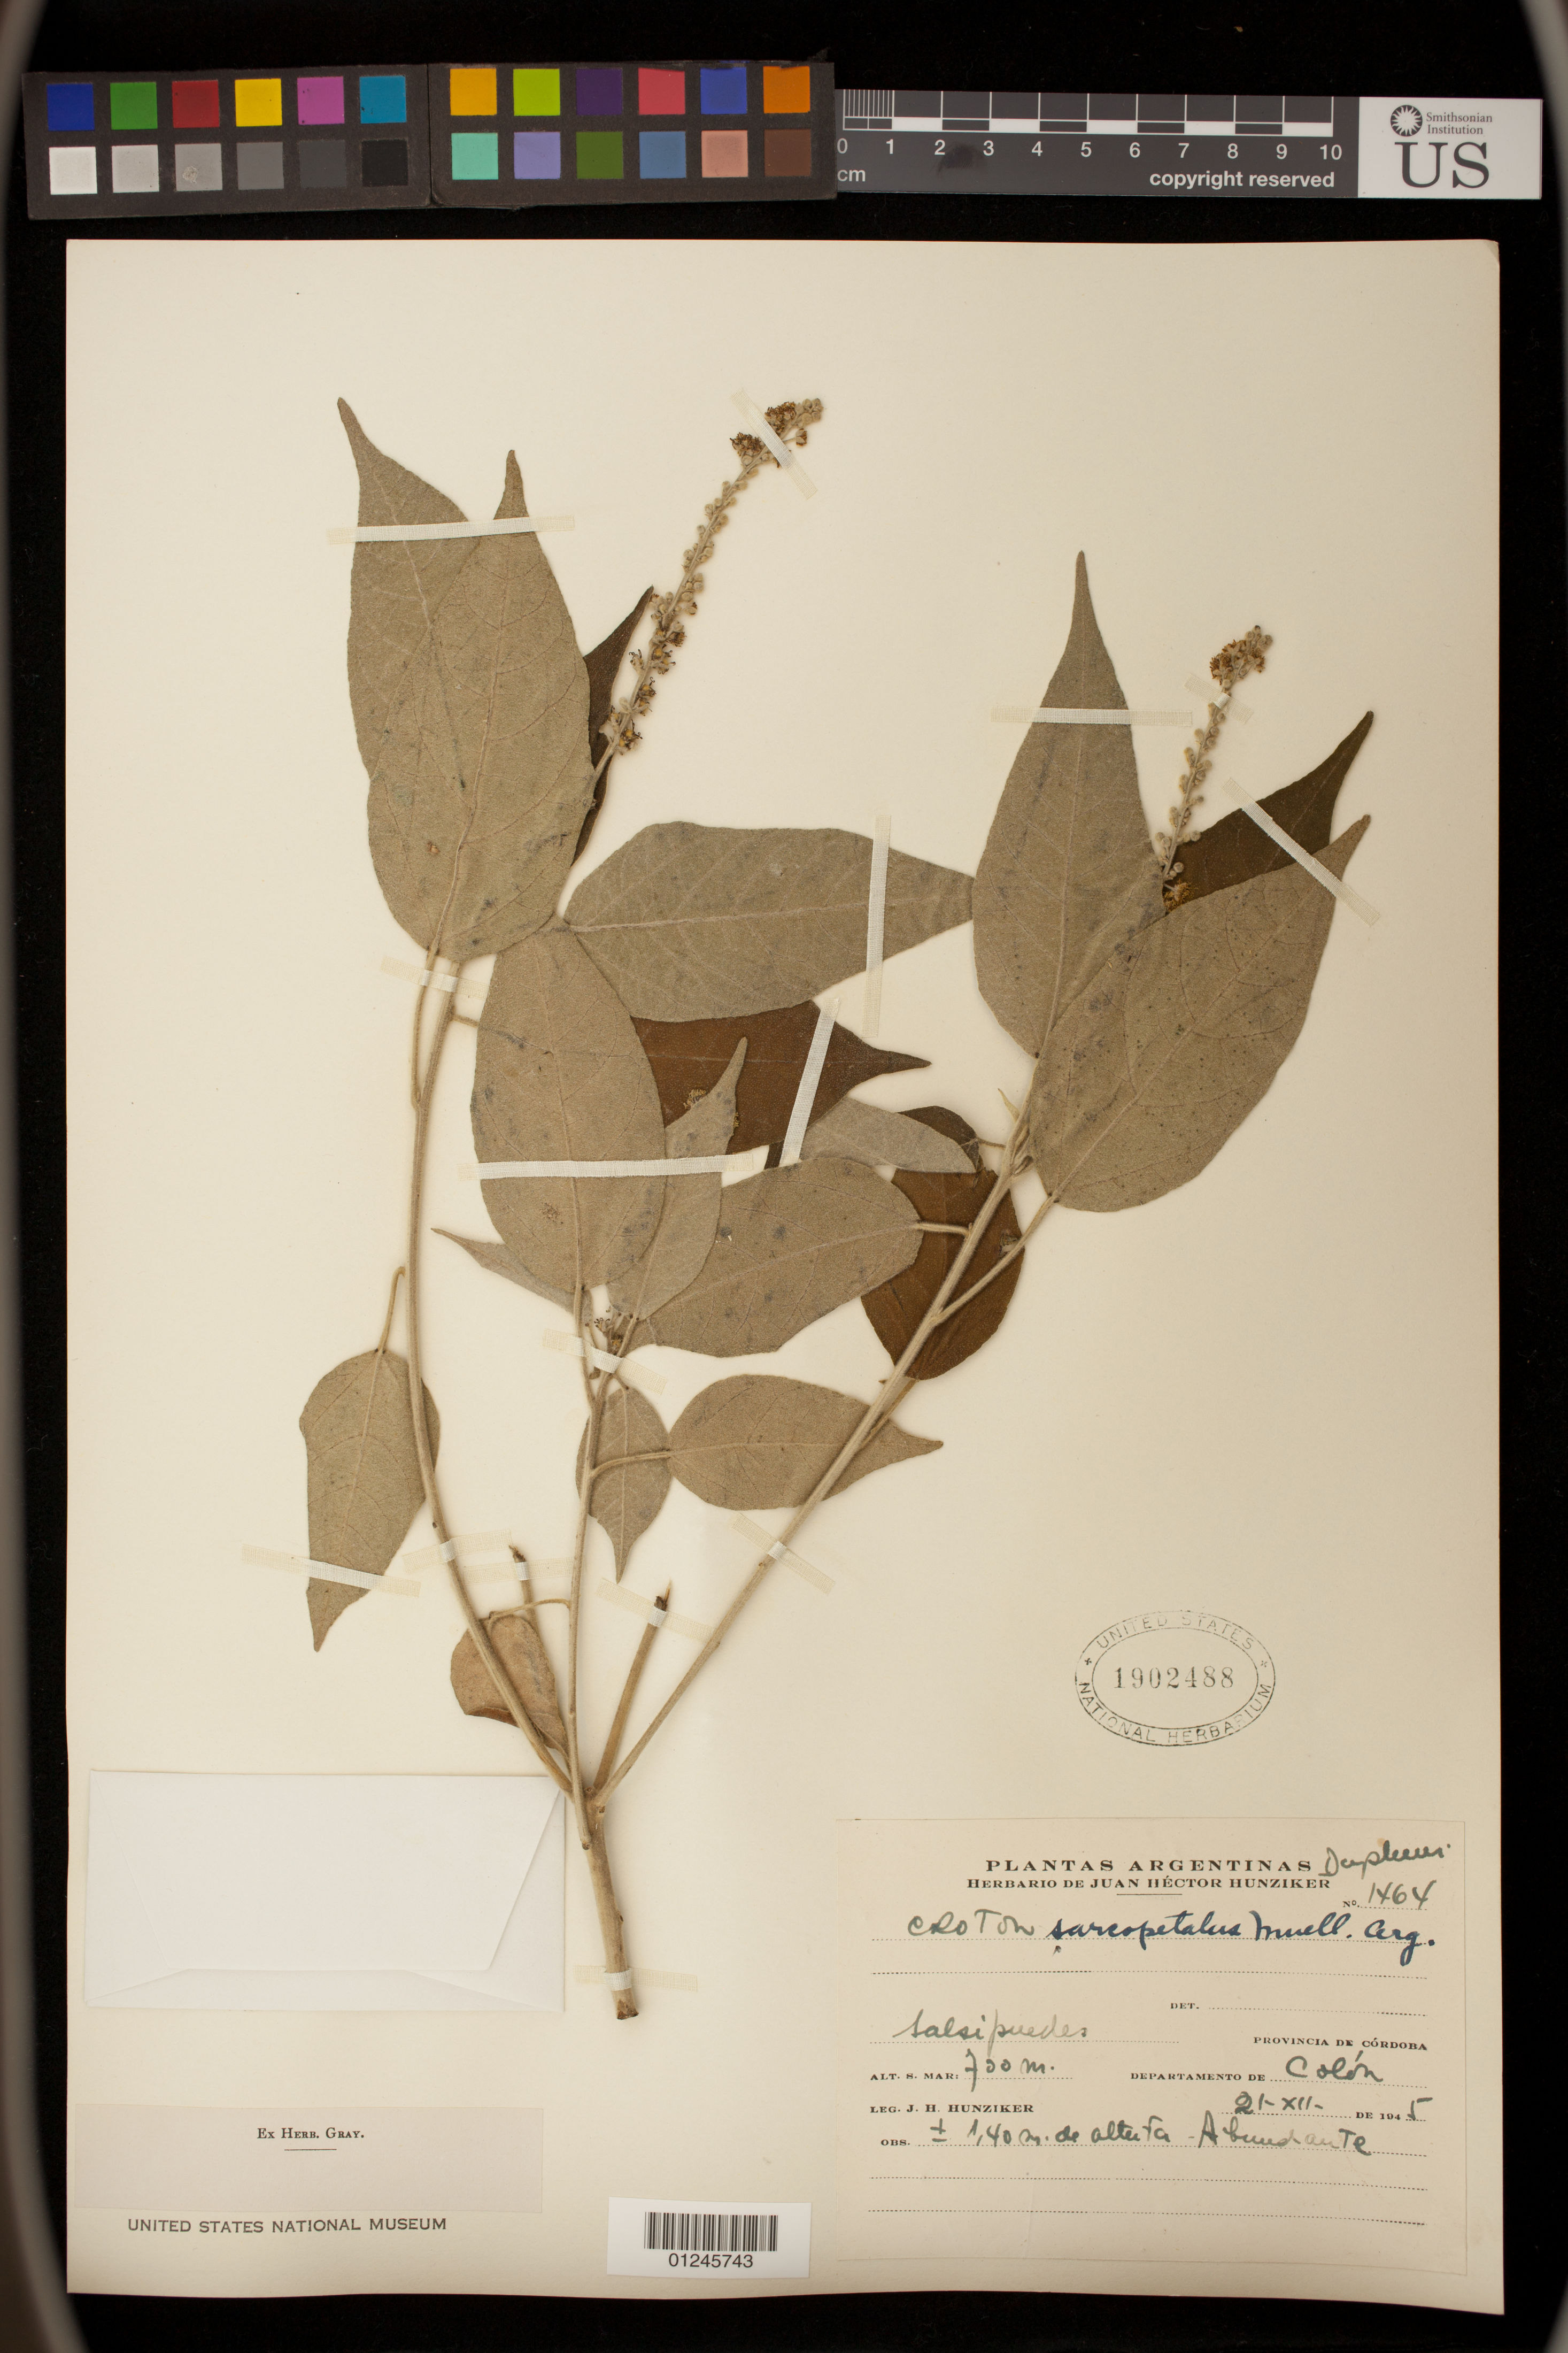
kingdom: Plantae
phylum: Tracheophyta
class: Magnoliopsida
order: Malpighiales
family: Euphorbiaceae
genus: Croton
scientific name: Croton sarcopetalus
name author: Müll. Arg.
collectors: J. H. Hunziker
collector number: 1464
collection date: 1945-12-21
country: Argentina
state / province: Cordoba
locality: Salsipuedes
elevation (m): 700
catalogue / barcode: US 1902488